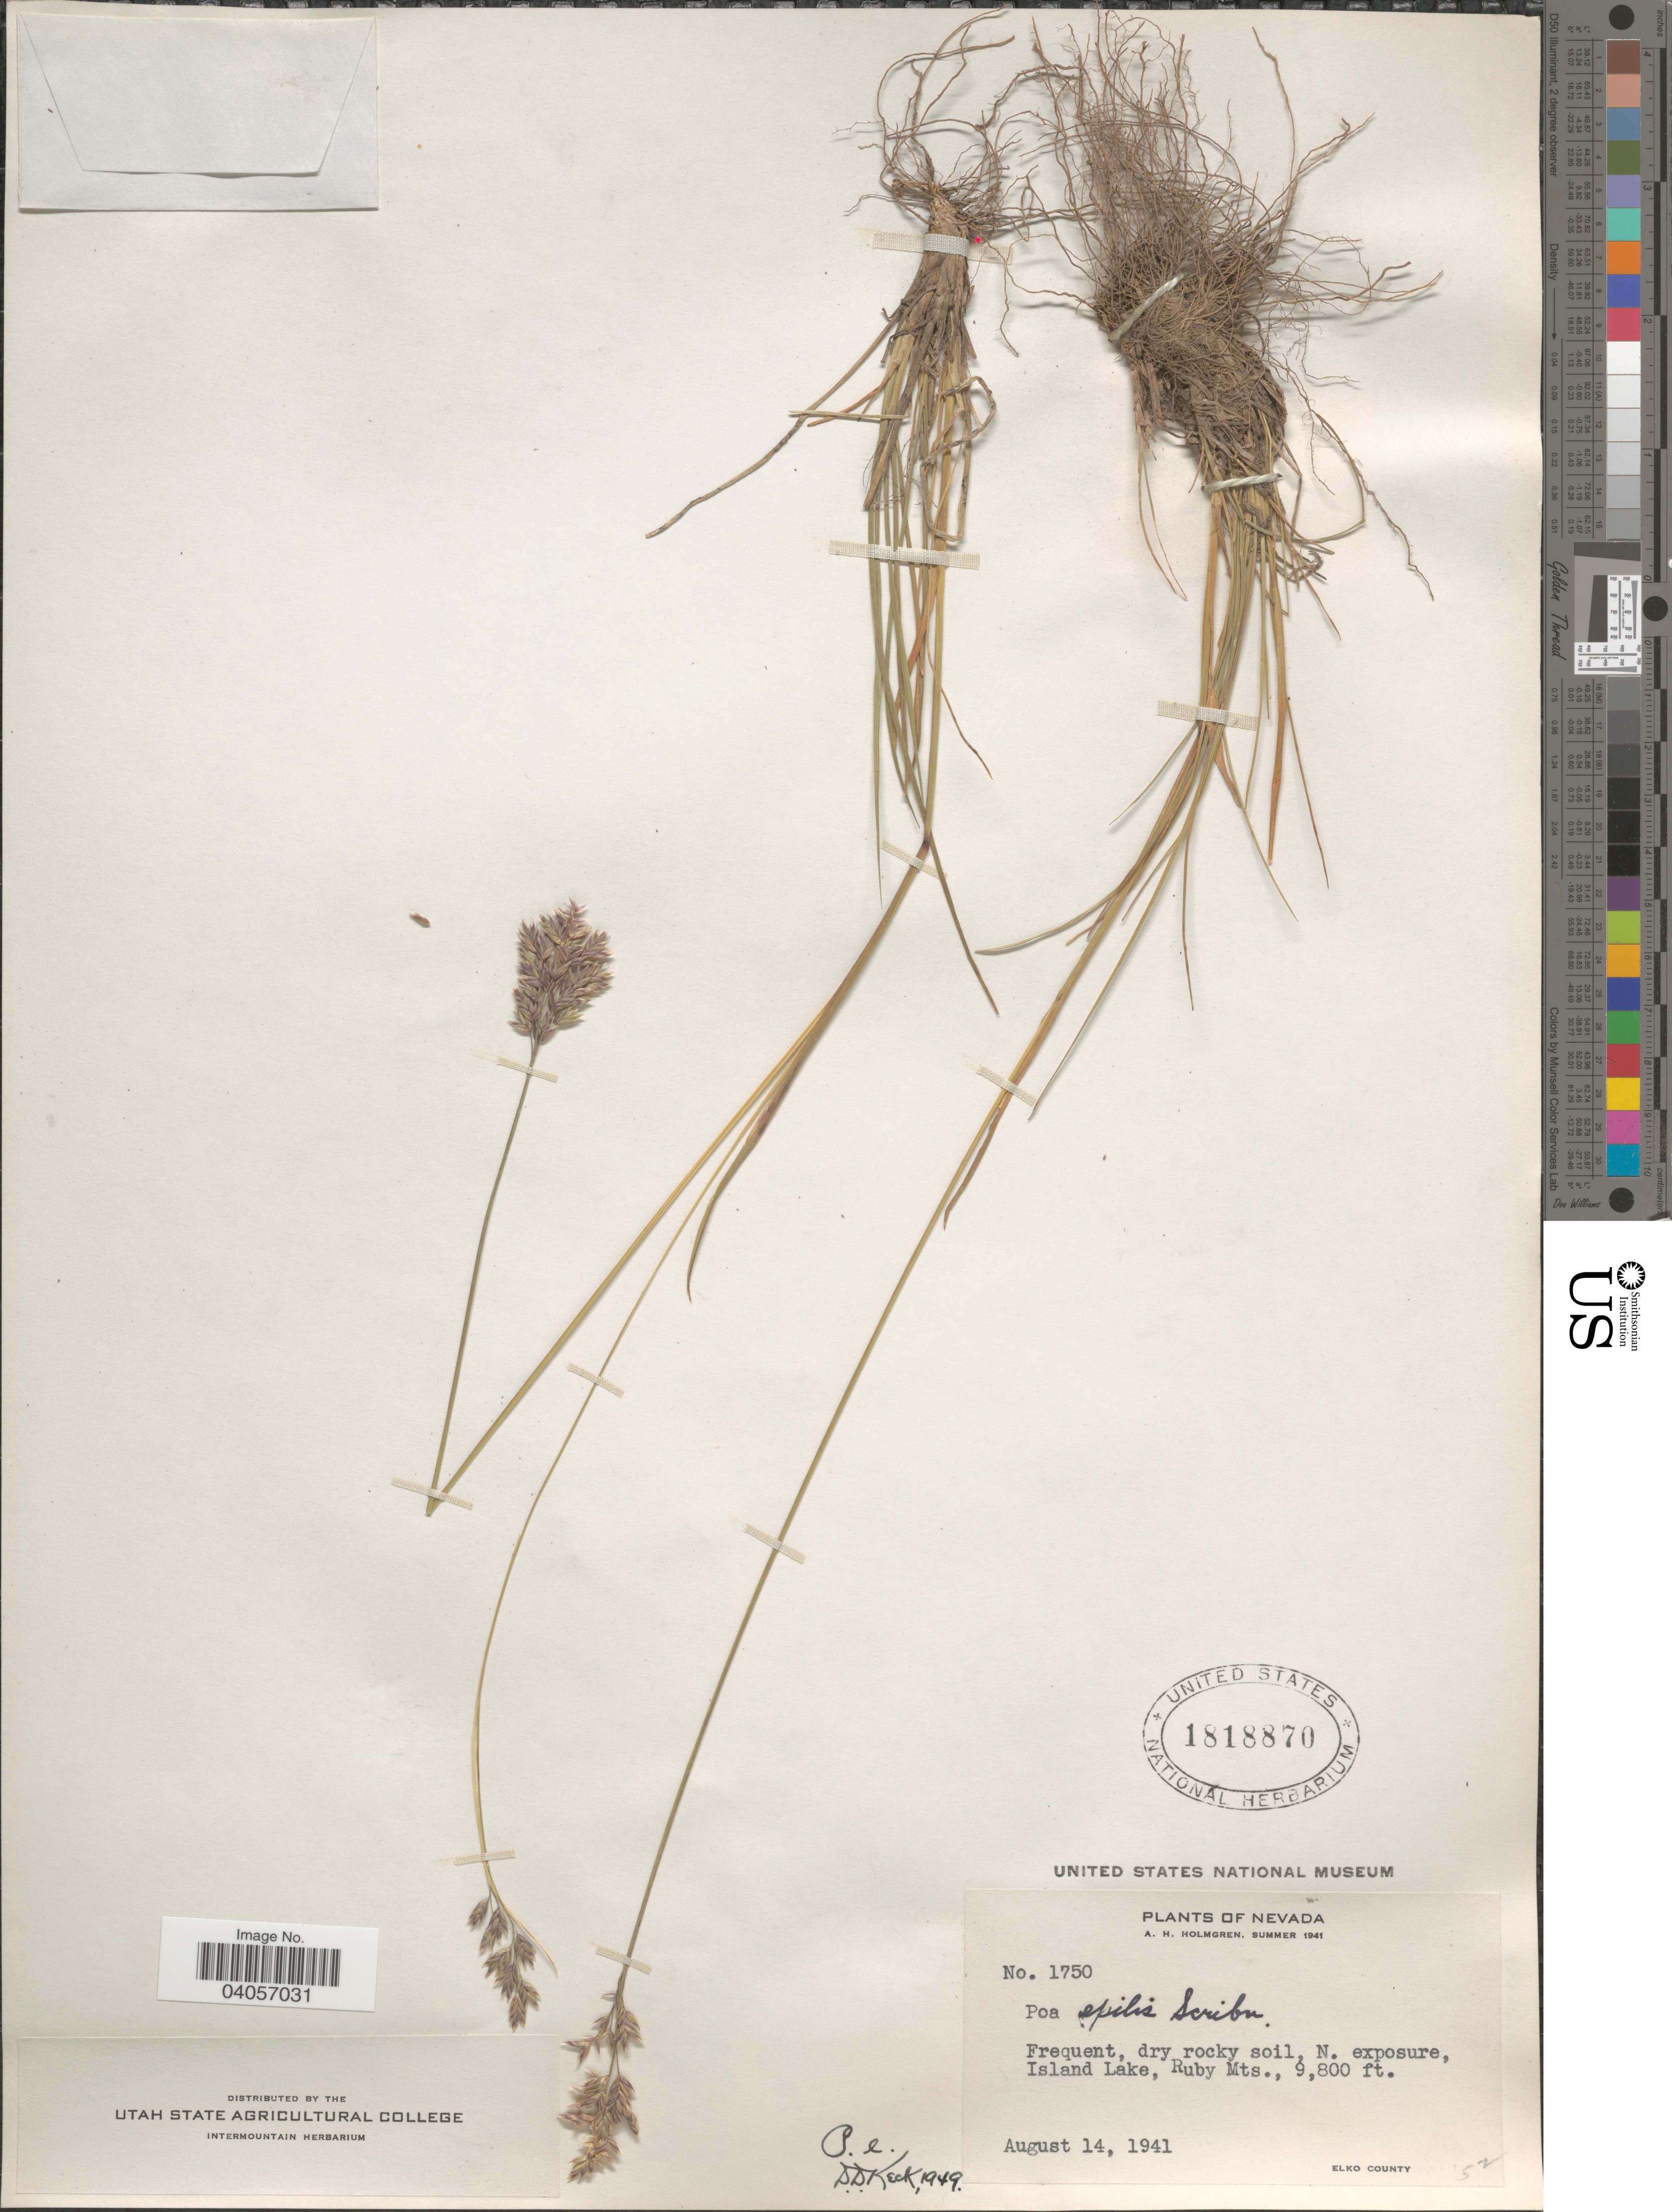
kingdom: Plantae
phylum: Tracheophyta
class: Liliopsida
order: Poales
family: Poaceae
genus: Poa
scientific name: Poa cusickii subsp. epilis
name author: (Scribn.) W.A. Weber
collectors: A. H. Holmgren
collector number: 1750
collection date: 1941-08-14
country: United States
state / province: Nevada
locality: Frequent, dry rocky soil, N. exposure, Island Lake, Ruby Mts. Elko County.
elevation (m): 2987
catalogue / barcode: US 1818870